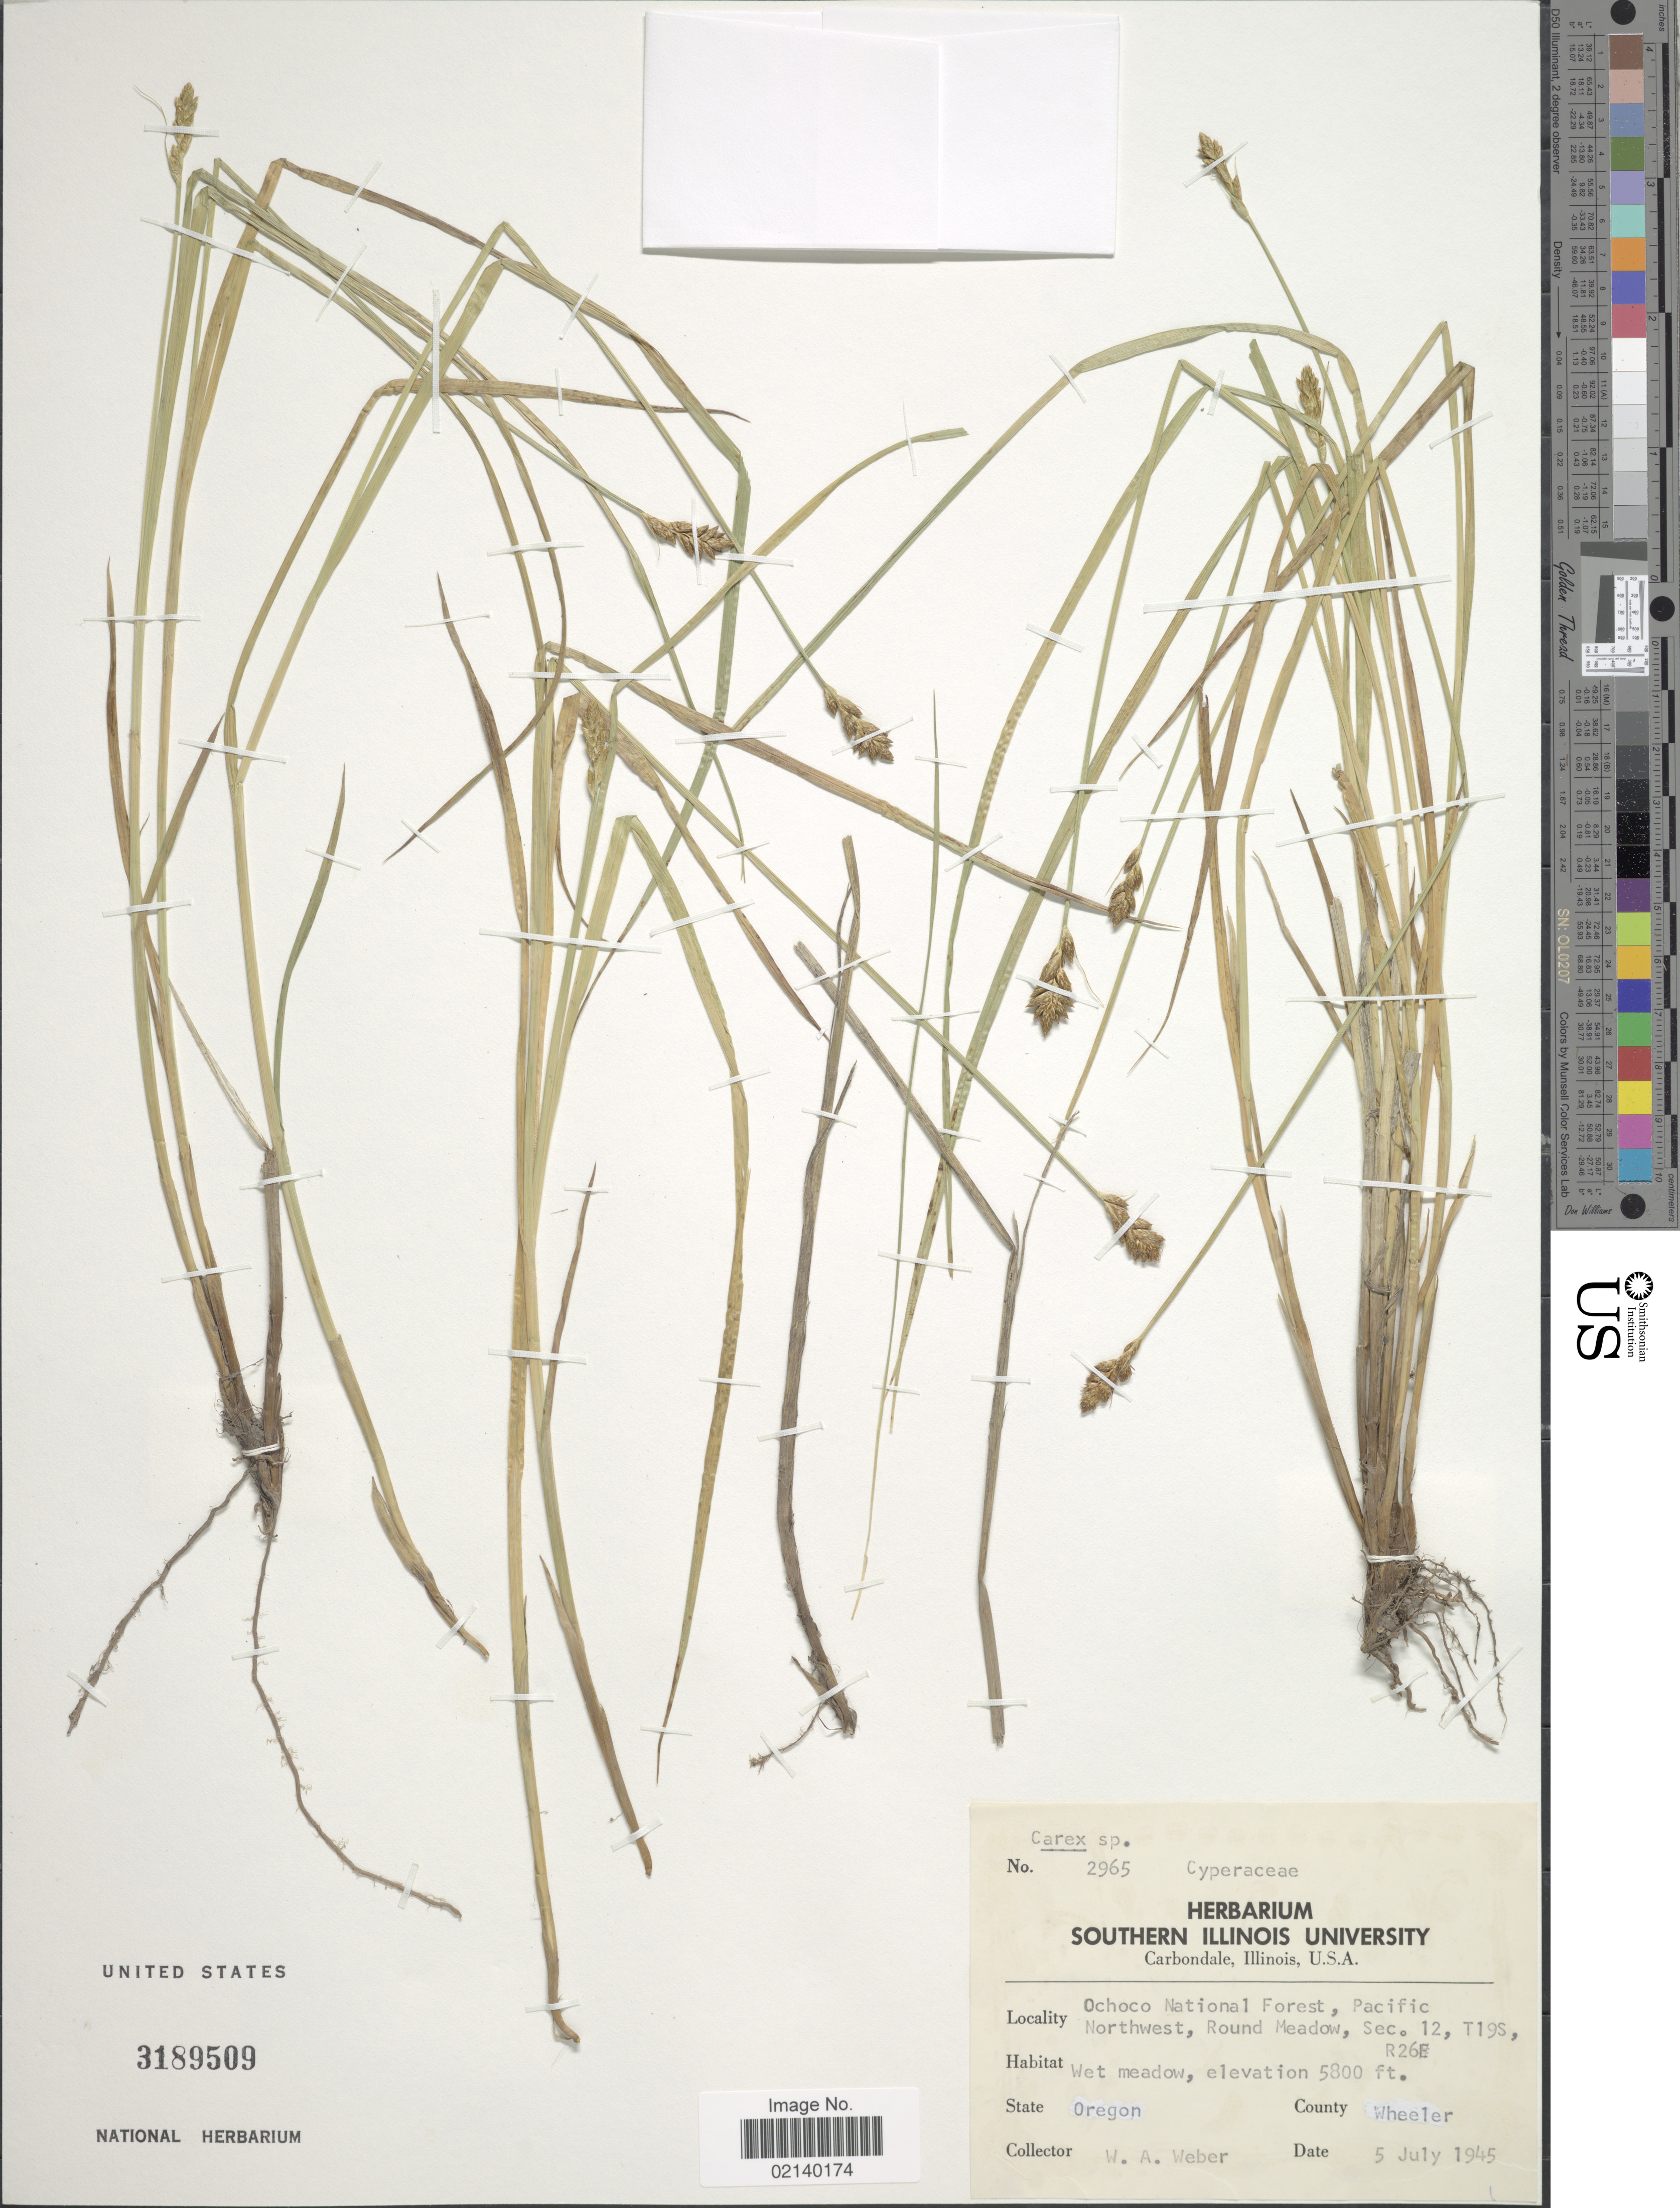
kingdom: Plantae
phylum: Tracheophyta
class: Liliopsida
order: Poales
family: Cyperaceae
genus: Carex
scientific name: Carex pachystachya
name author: Cham. ex Steud.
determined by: Strong, Mark T., (BOT), Smithsonian Institution - National Museum of Natural History (UNITED STATES)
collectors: W. A. Weber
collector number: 2965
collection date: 1945-07-05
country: United States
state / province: Oregon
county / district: Wheeler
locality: Ochoco National Forest, Pacific Northwest, Round Meadow, Sec. 12, T19S, R26E. County Wheeler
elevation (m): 1768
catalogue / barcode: US 3189509